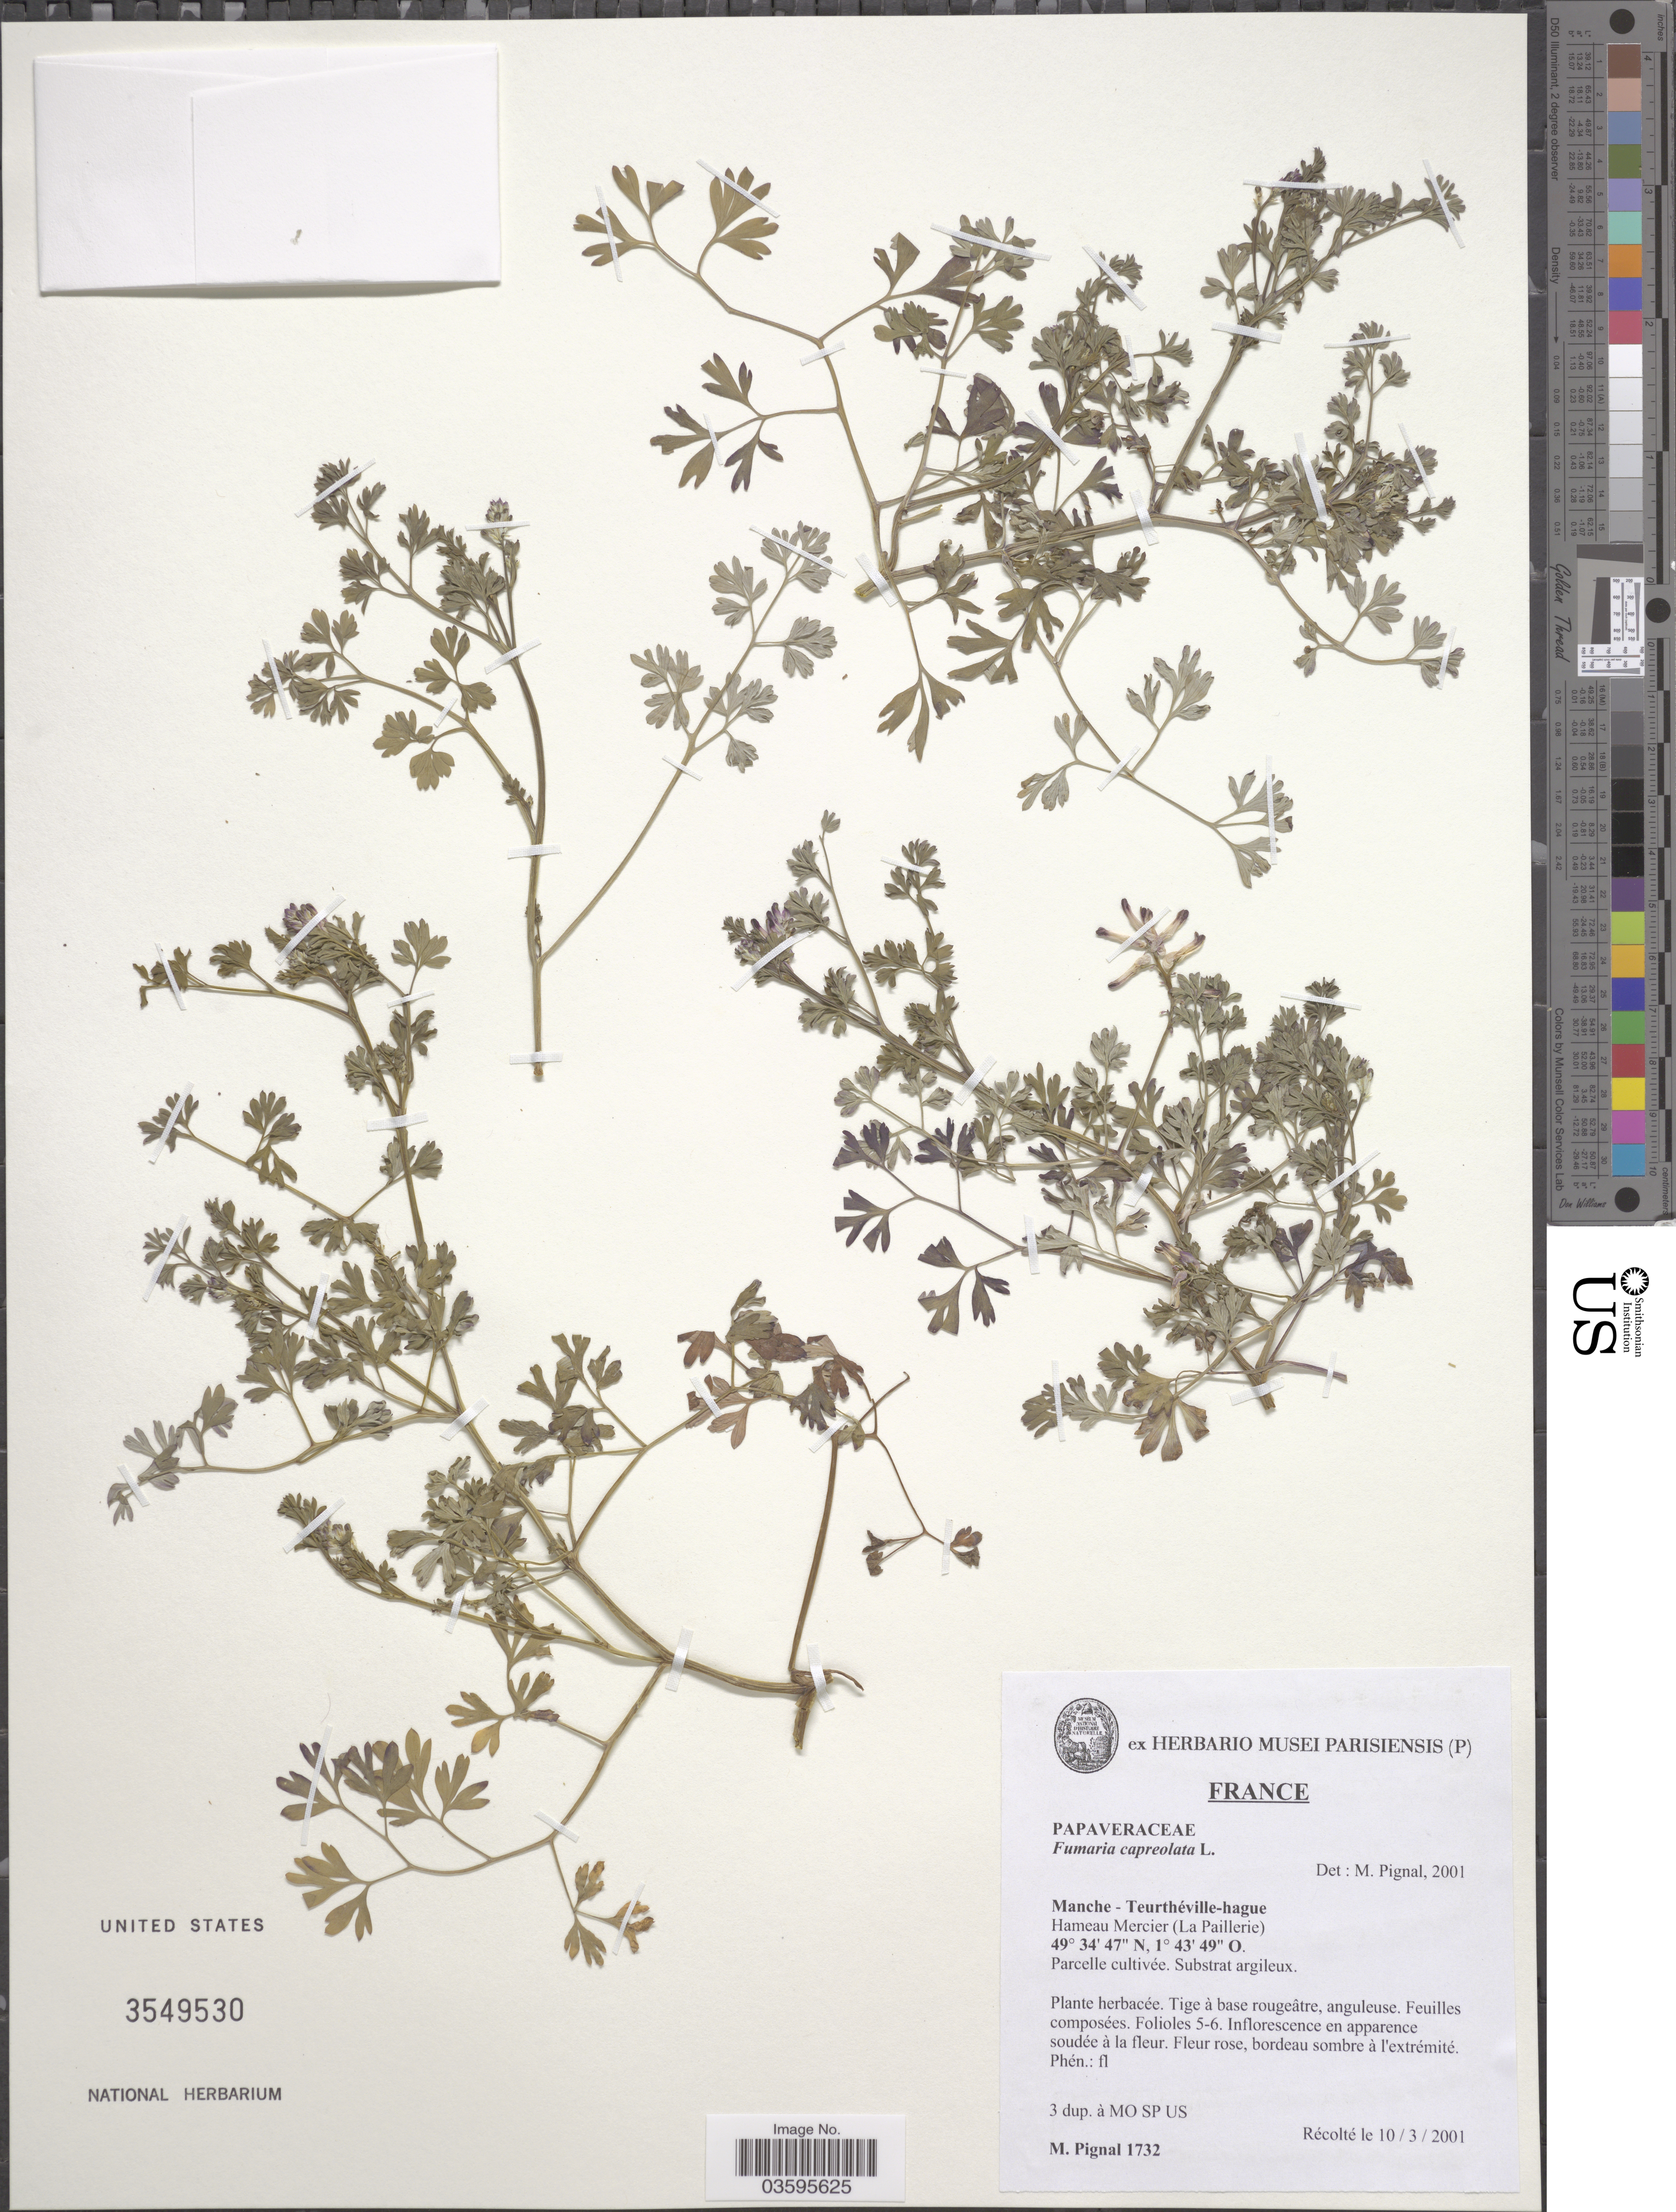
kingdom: Plantae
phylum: Tracheophyta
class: Magnoliopsida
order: Ranunculales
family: Papaveraceae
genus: Fumaria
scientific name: Fumaria capreolata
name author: L.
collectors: M. Pignal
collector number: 1732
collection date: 2001-03-10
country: France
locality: Manche - Teurthéville - hague. Hameau Mercier (La Paillerie).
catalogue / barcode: US 3549530